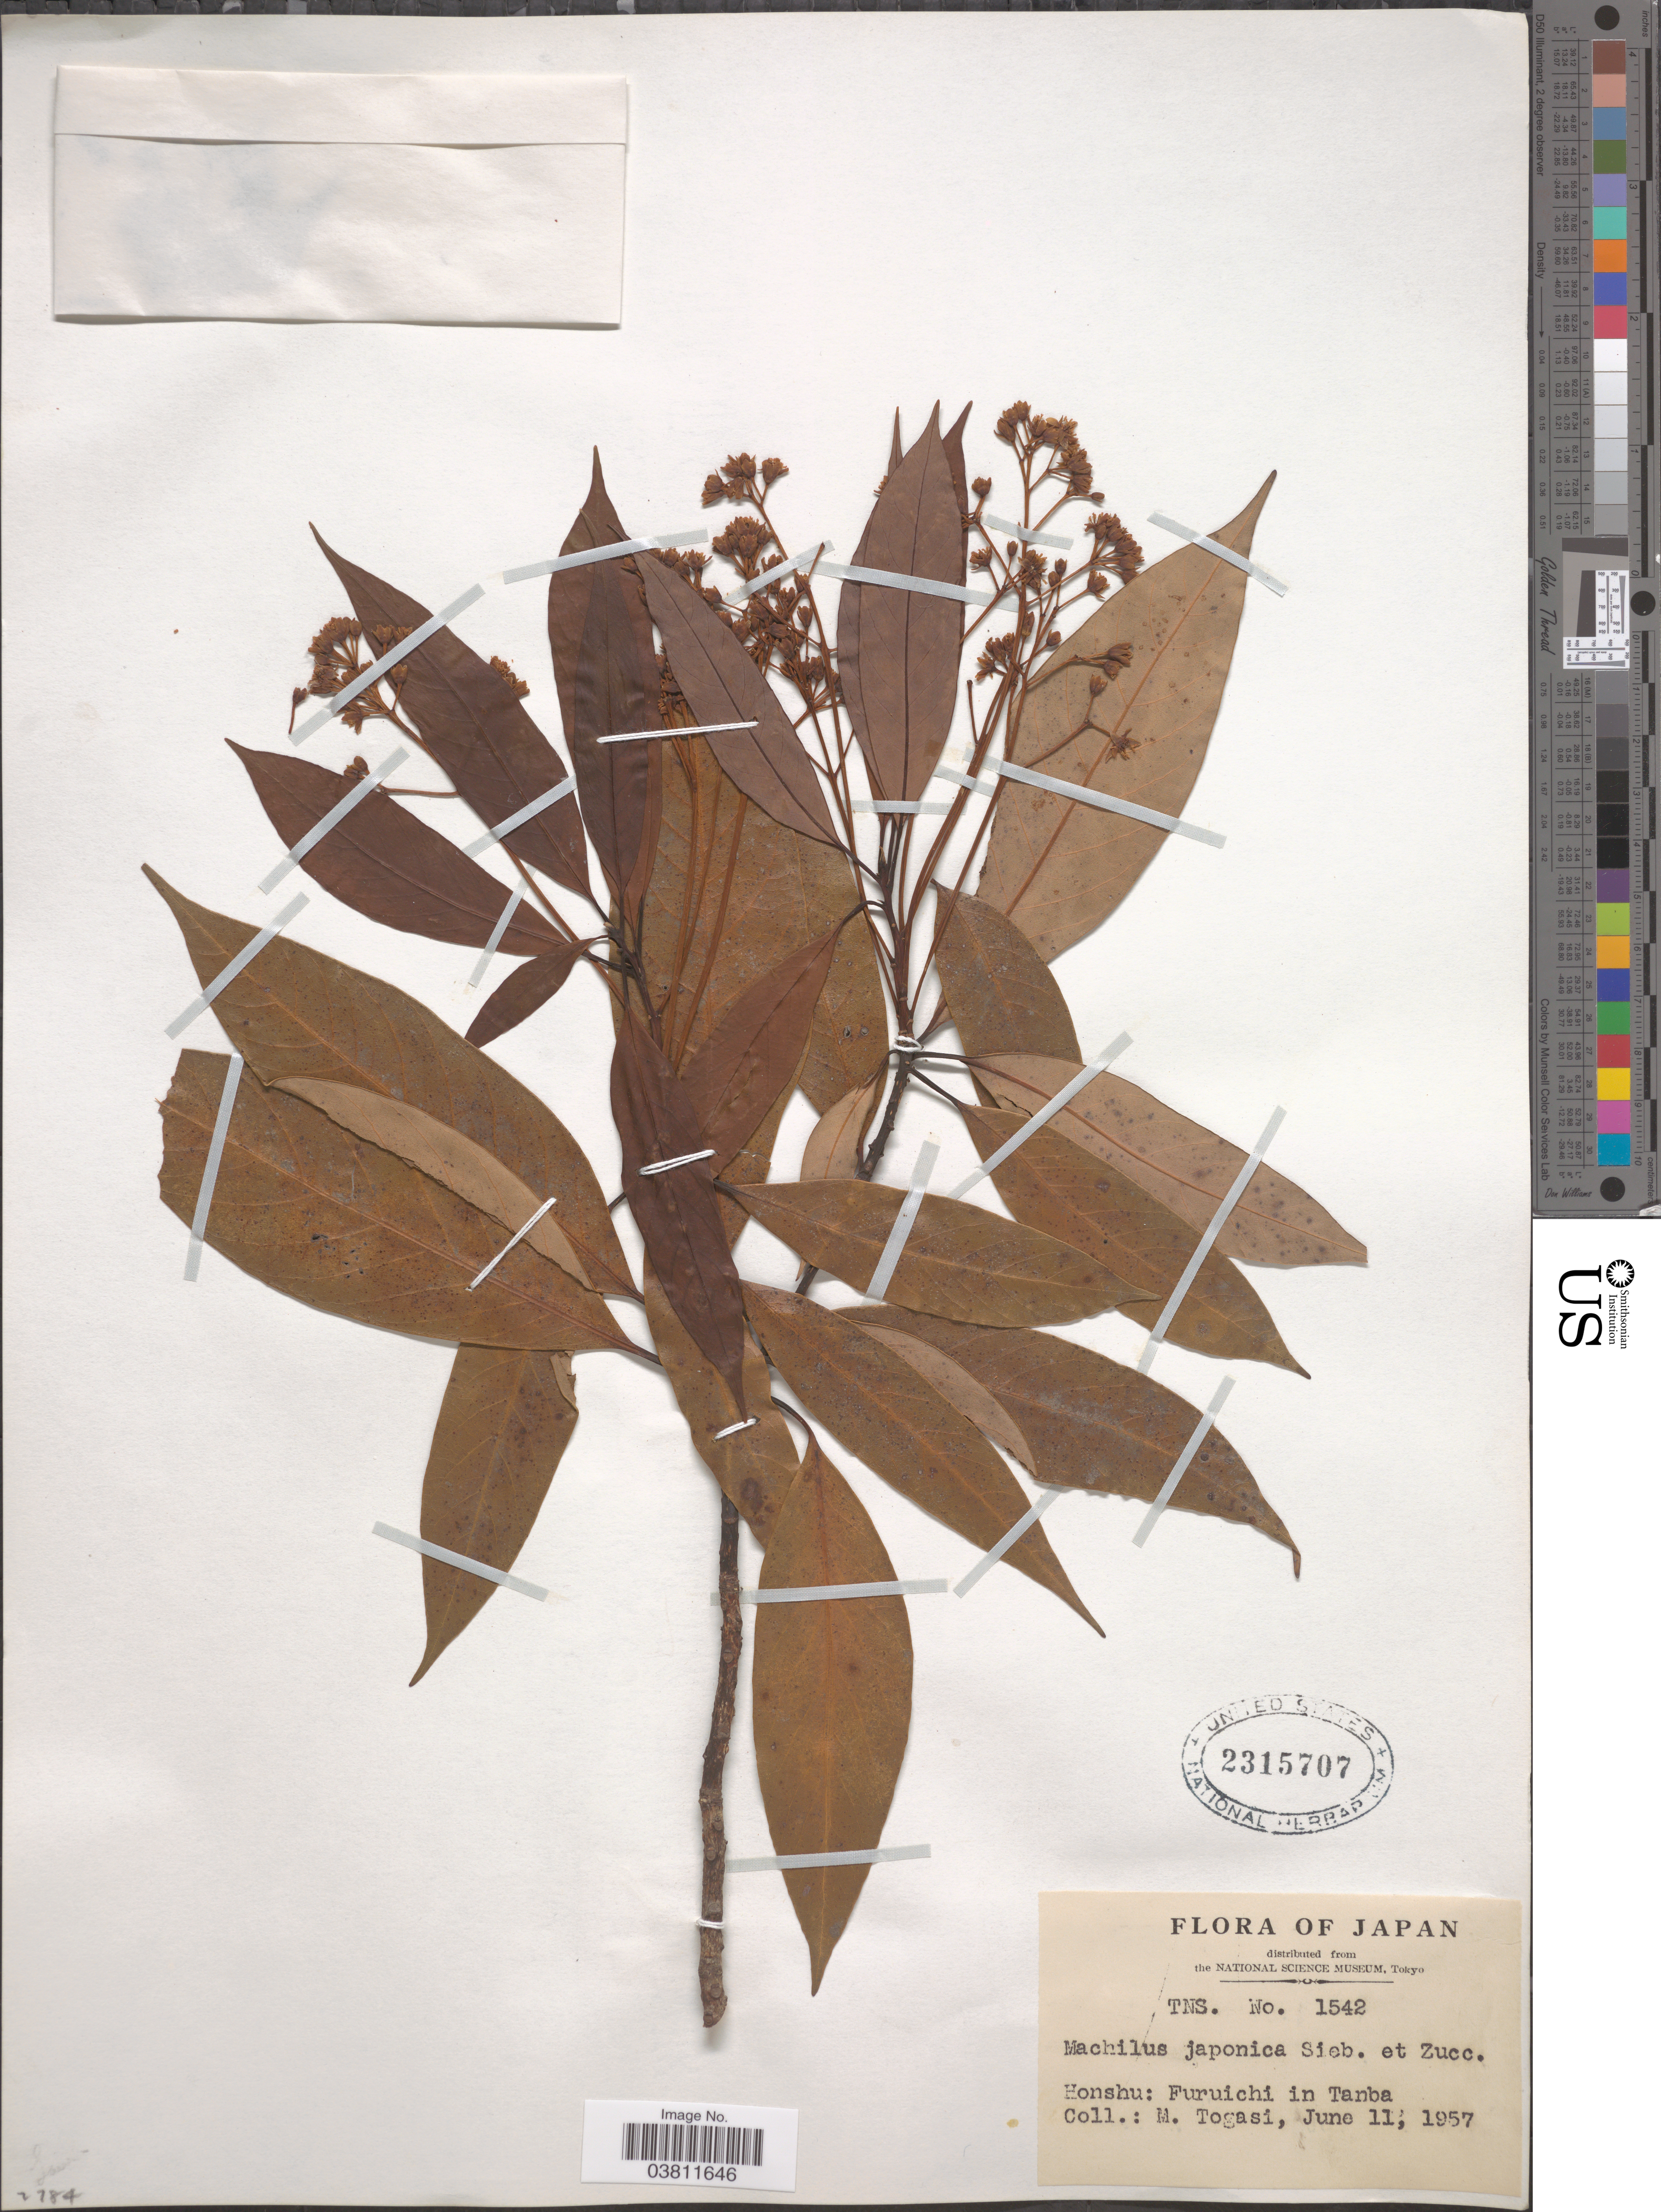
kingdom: Plantae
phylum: Tracheophyta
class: Magnoliopsida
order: Laurales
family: Lauraceae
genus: Machilus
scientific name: Machilus japonica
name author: Siebold & Zucc.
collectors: M. Togasi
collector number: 1542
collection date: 1957-06-11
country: Japan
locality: Honshu: Furuichi in Tanba.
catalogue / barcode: US 2315707